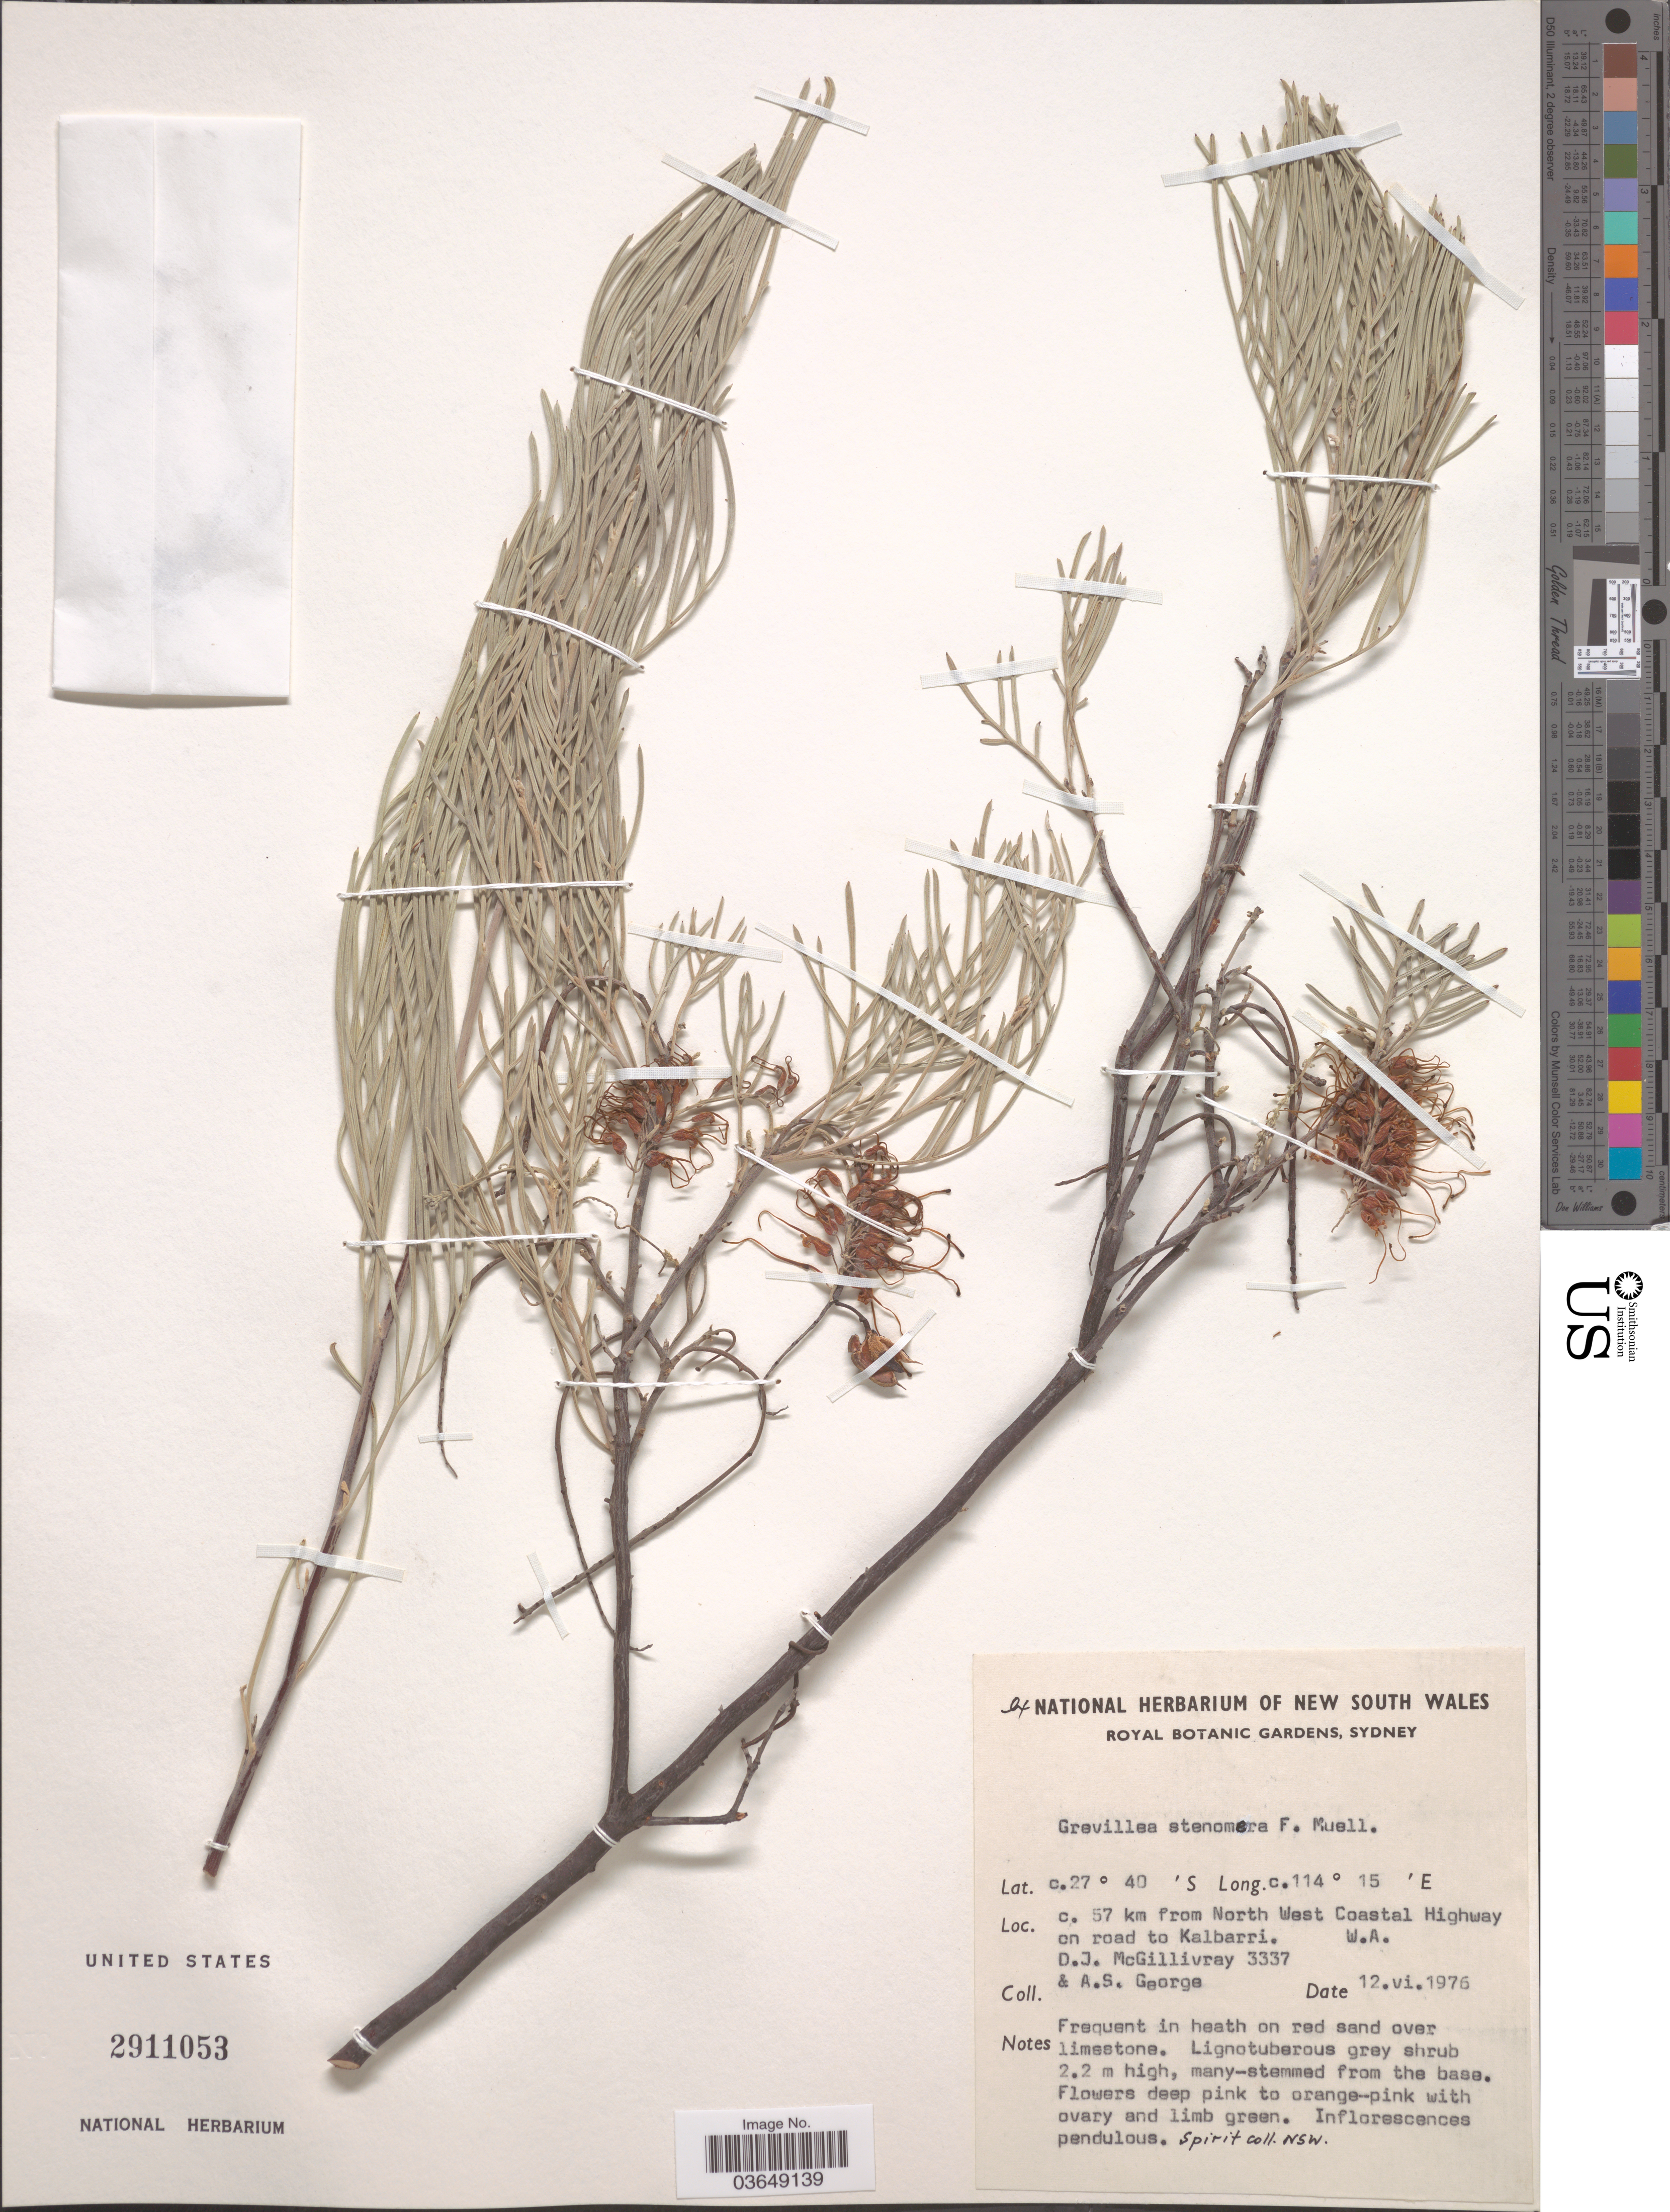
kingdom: Plantae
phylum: Tracheophyta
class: Magnoliopsida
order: Proteales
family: Proteaceae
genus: Grevillea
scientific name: Grevillea stenomera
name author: F. Muell.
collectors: D. J. McGillivray & A. S. George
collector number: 3337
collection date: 1976-06-12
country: Australia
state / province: Western Australia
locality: C. 57 km from North West Coastal Highway on road to Kalbarri.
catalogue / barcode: US 2911053